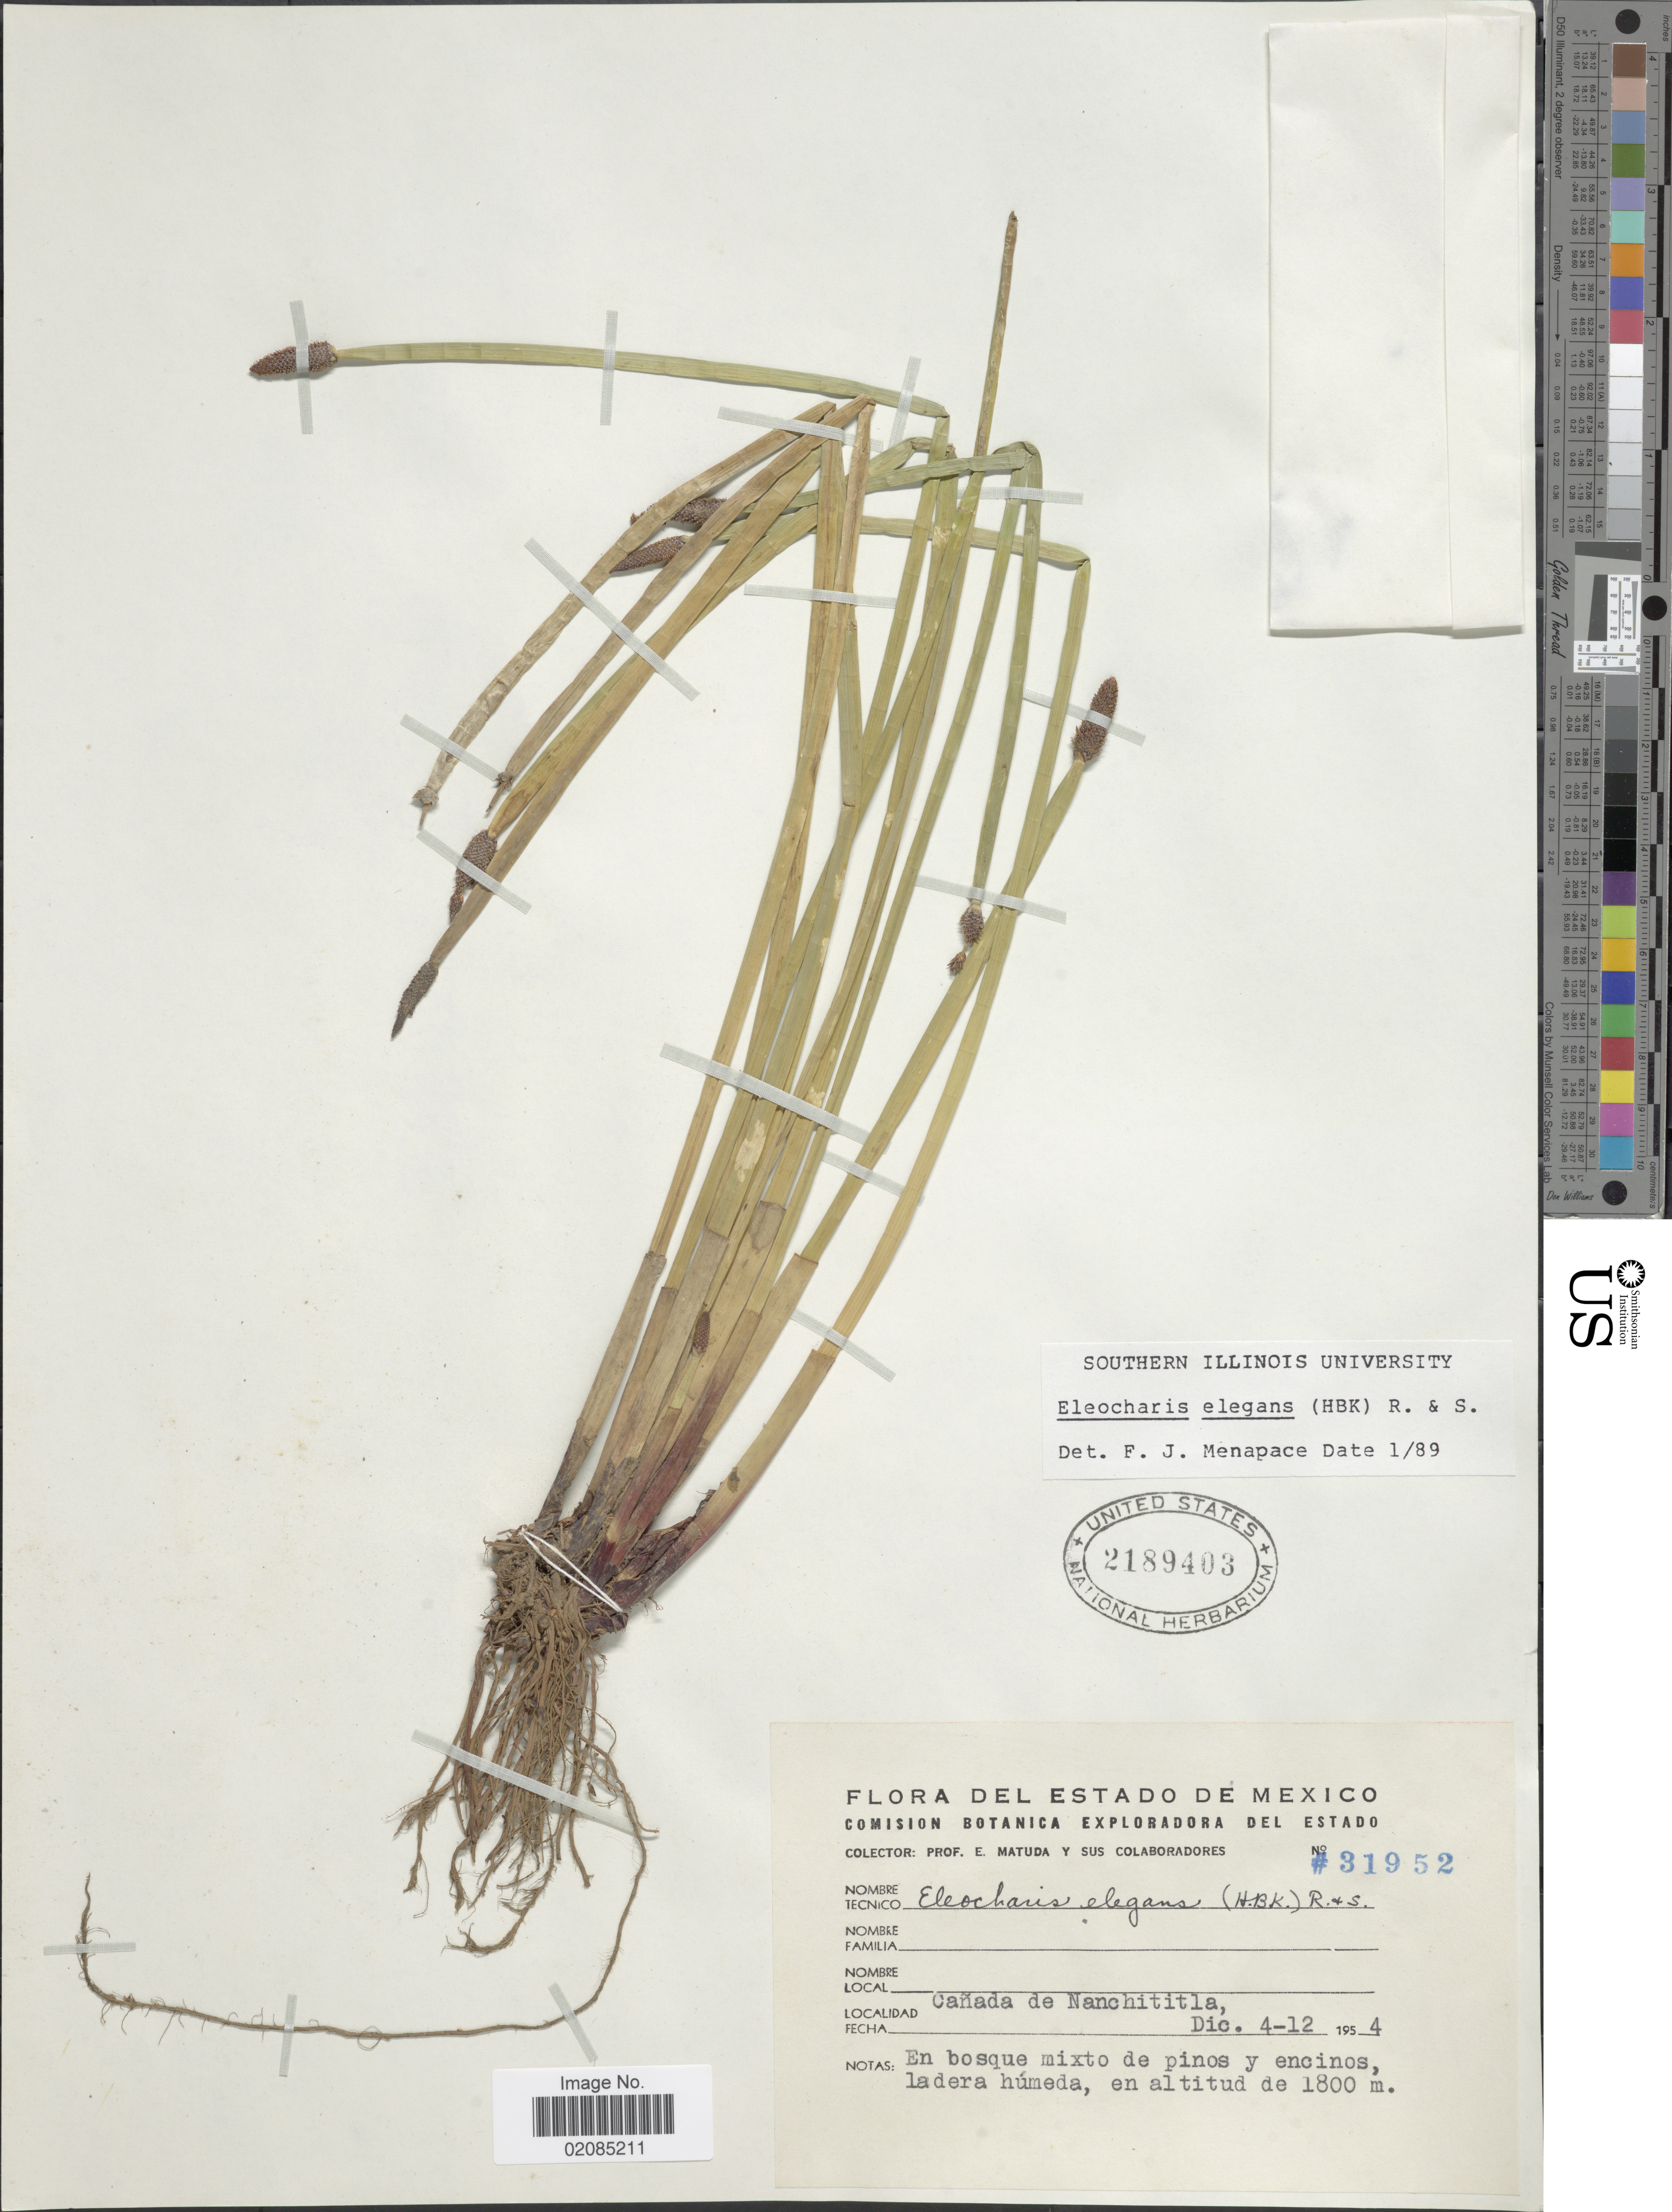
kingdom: Plantae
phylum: Tracheophyta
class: Liliopsida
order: Poales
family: Cyperaceae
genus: Eleocharis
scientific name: Eleocharis elegans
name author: (Kunth) Roem. & Schult.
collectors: E. Matuda & et al.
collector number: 31952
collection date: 1954-12-01/1954-12-12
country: Mexico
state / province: México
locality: Estado de Mexico. Canada de Nanchititla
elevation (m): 1800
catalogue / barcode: US 2189403